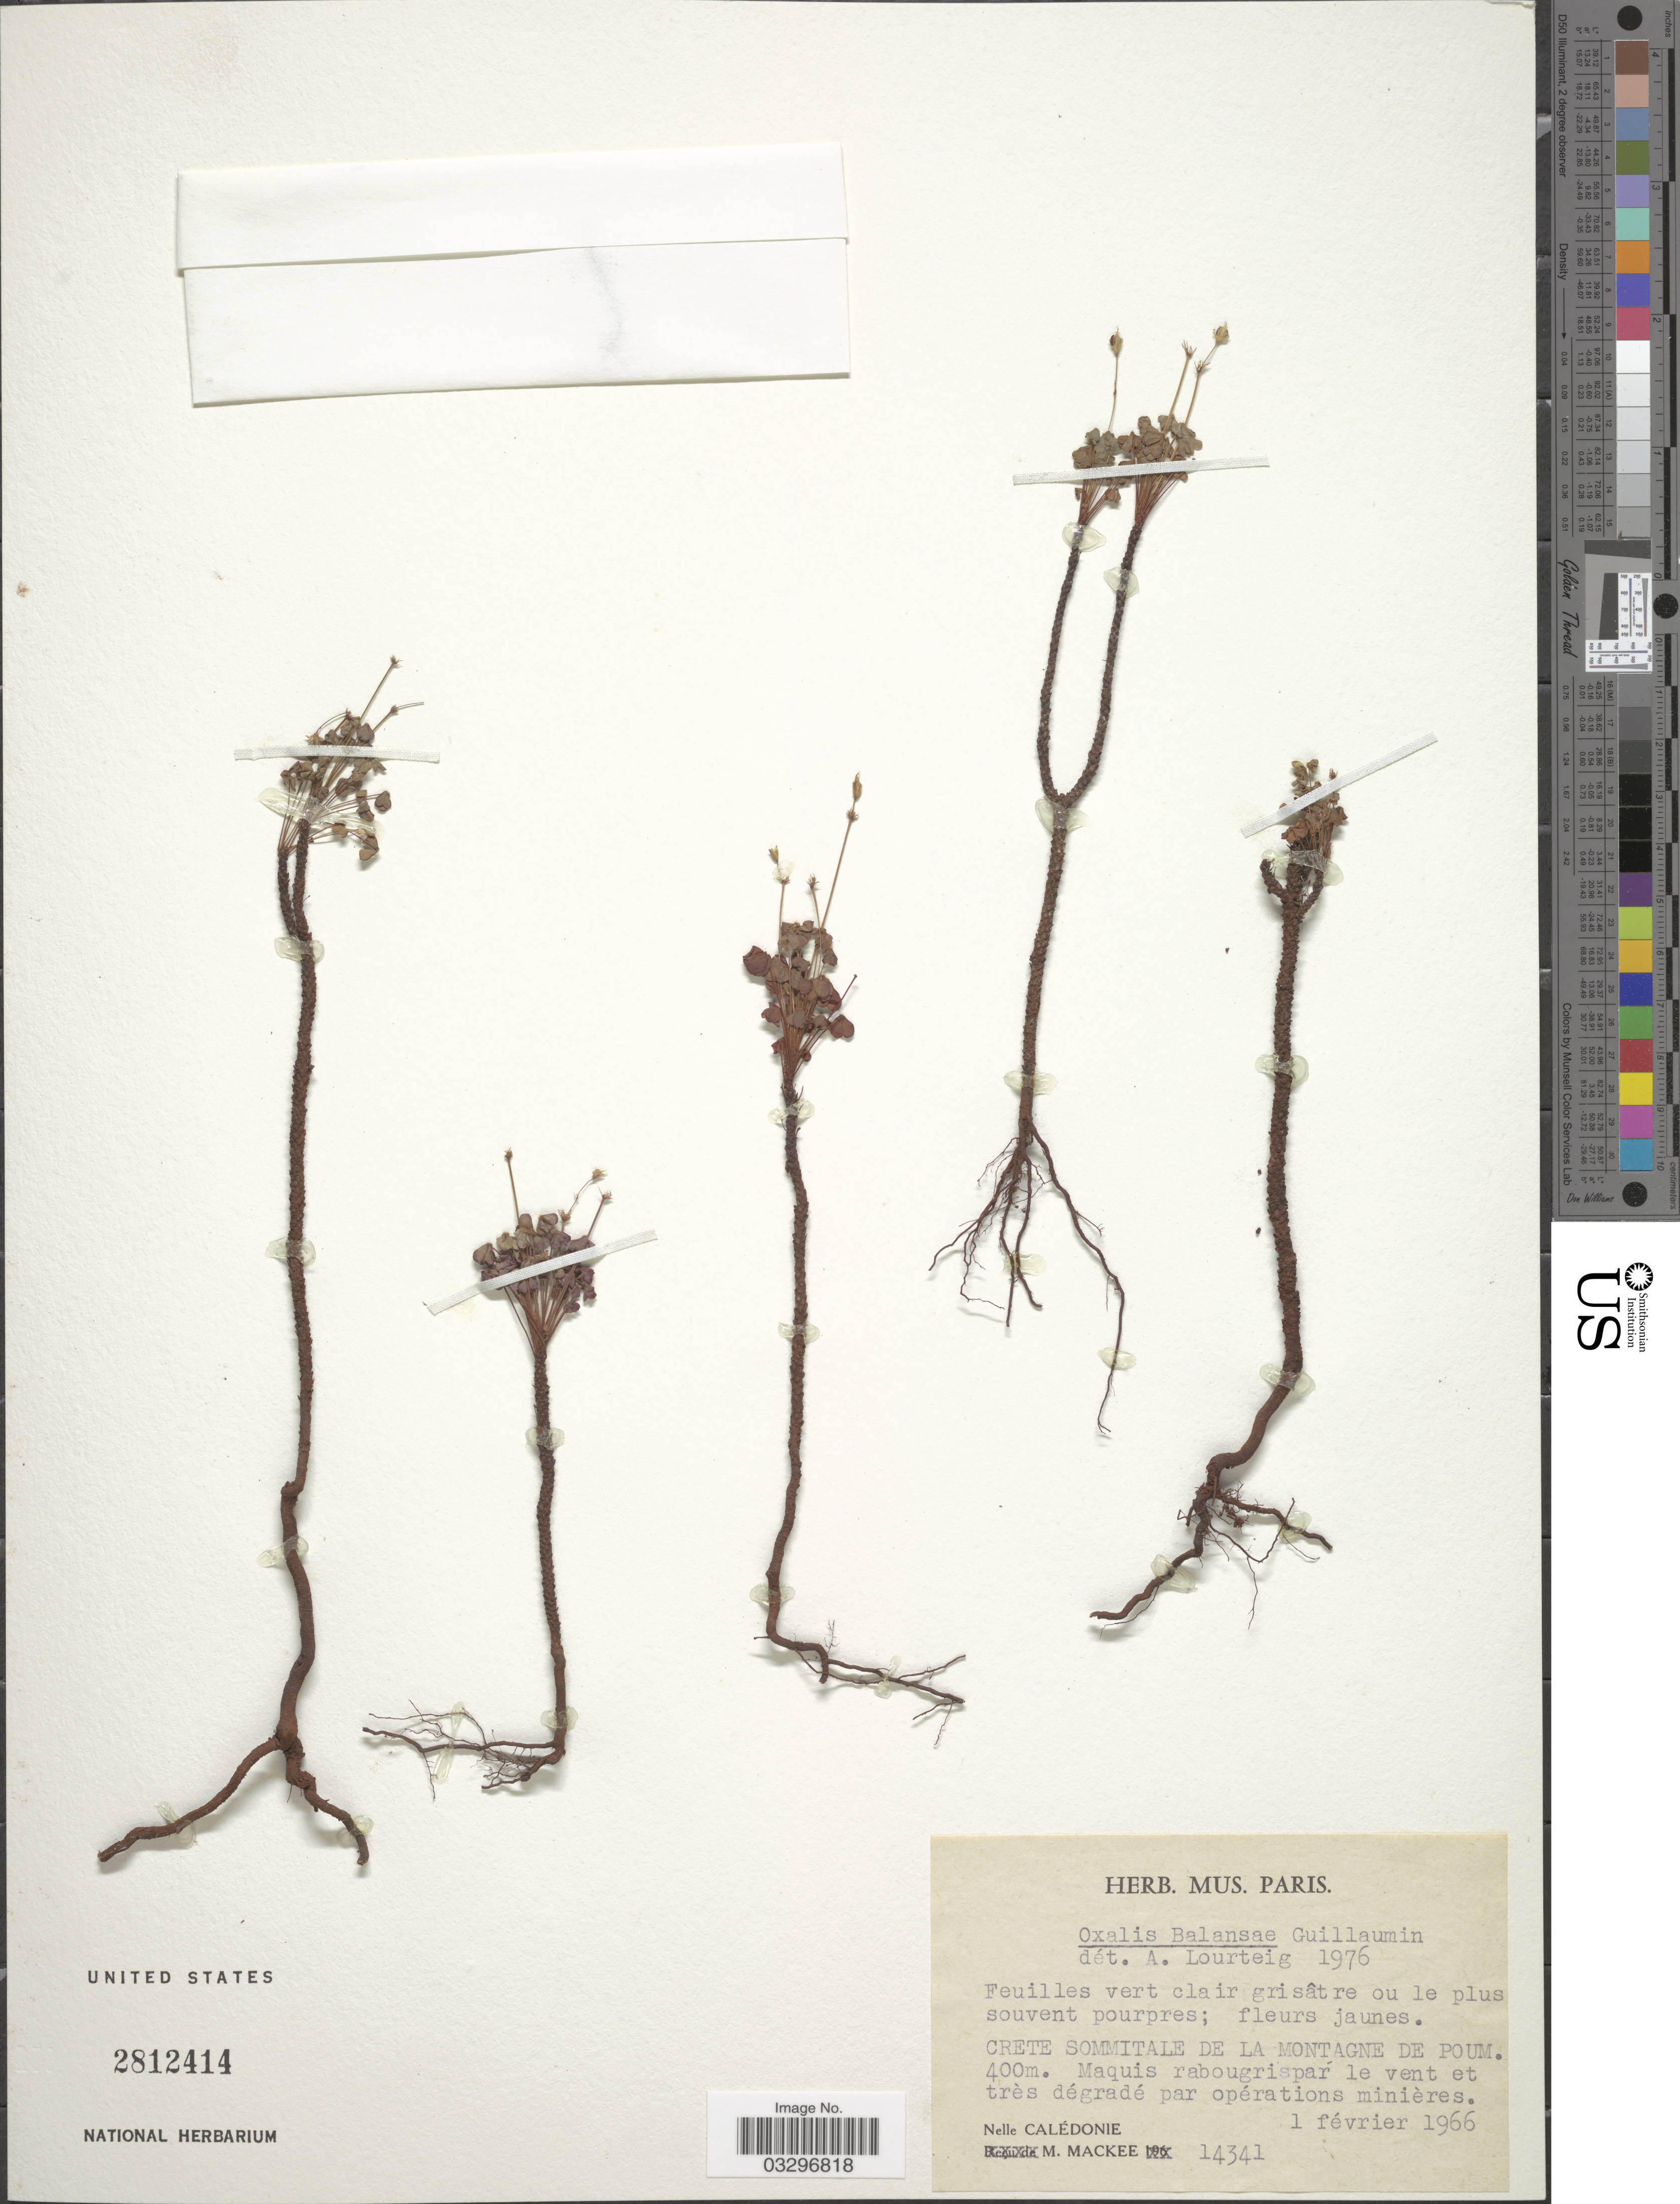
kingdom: Plantae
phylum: Tracheophyta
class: Magnoliopsida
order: Oxalidales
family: Oxalidaceae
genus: Oxalis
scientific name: Oxalis balansae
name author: Guill.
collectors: M. Mackee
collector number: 14341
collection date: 1966-02-01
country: New Caledonia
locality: Crete Sommitale de La Montagne de Poum. Nelle Calédonie.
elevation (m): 400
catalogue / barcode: US 2812414